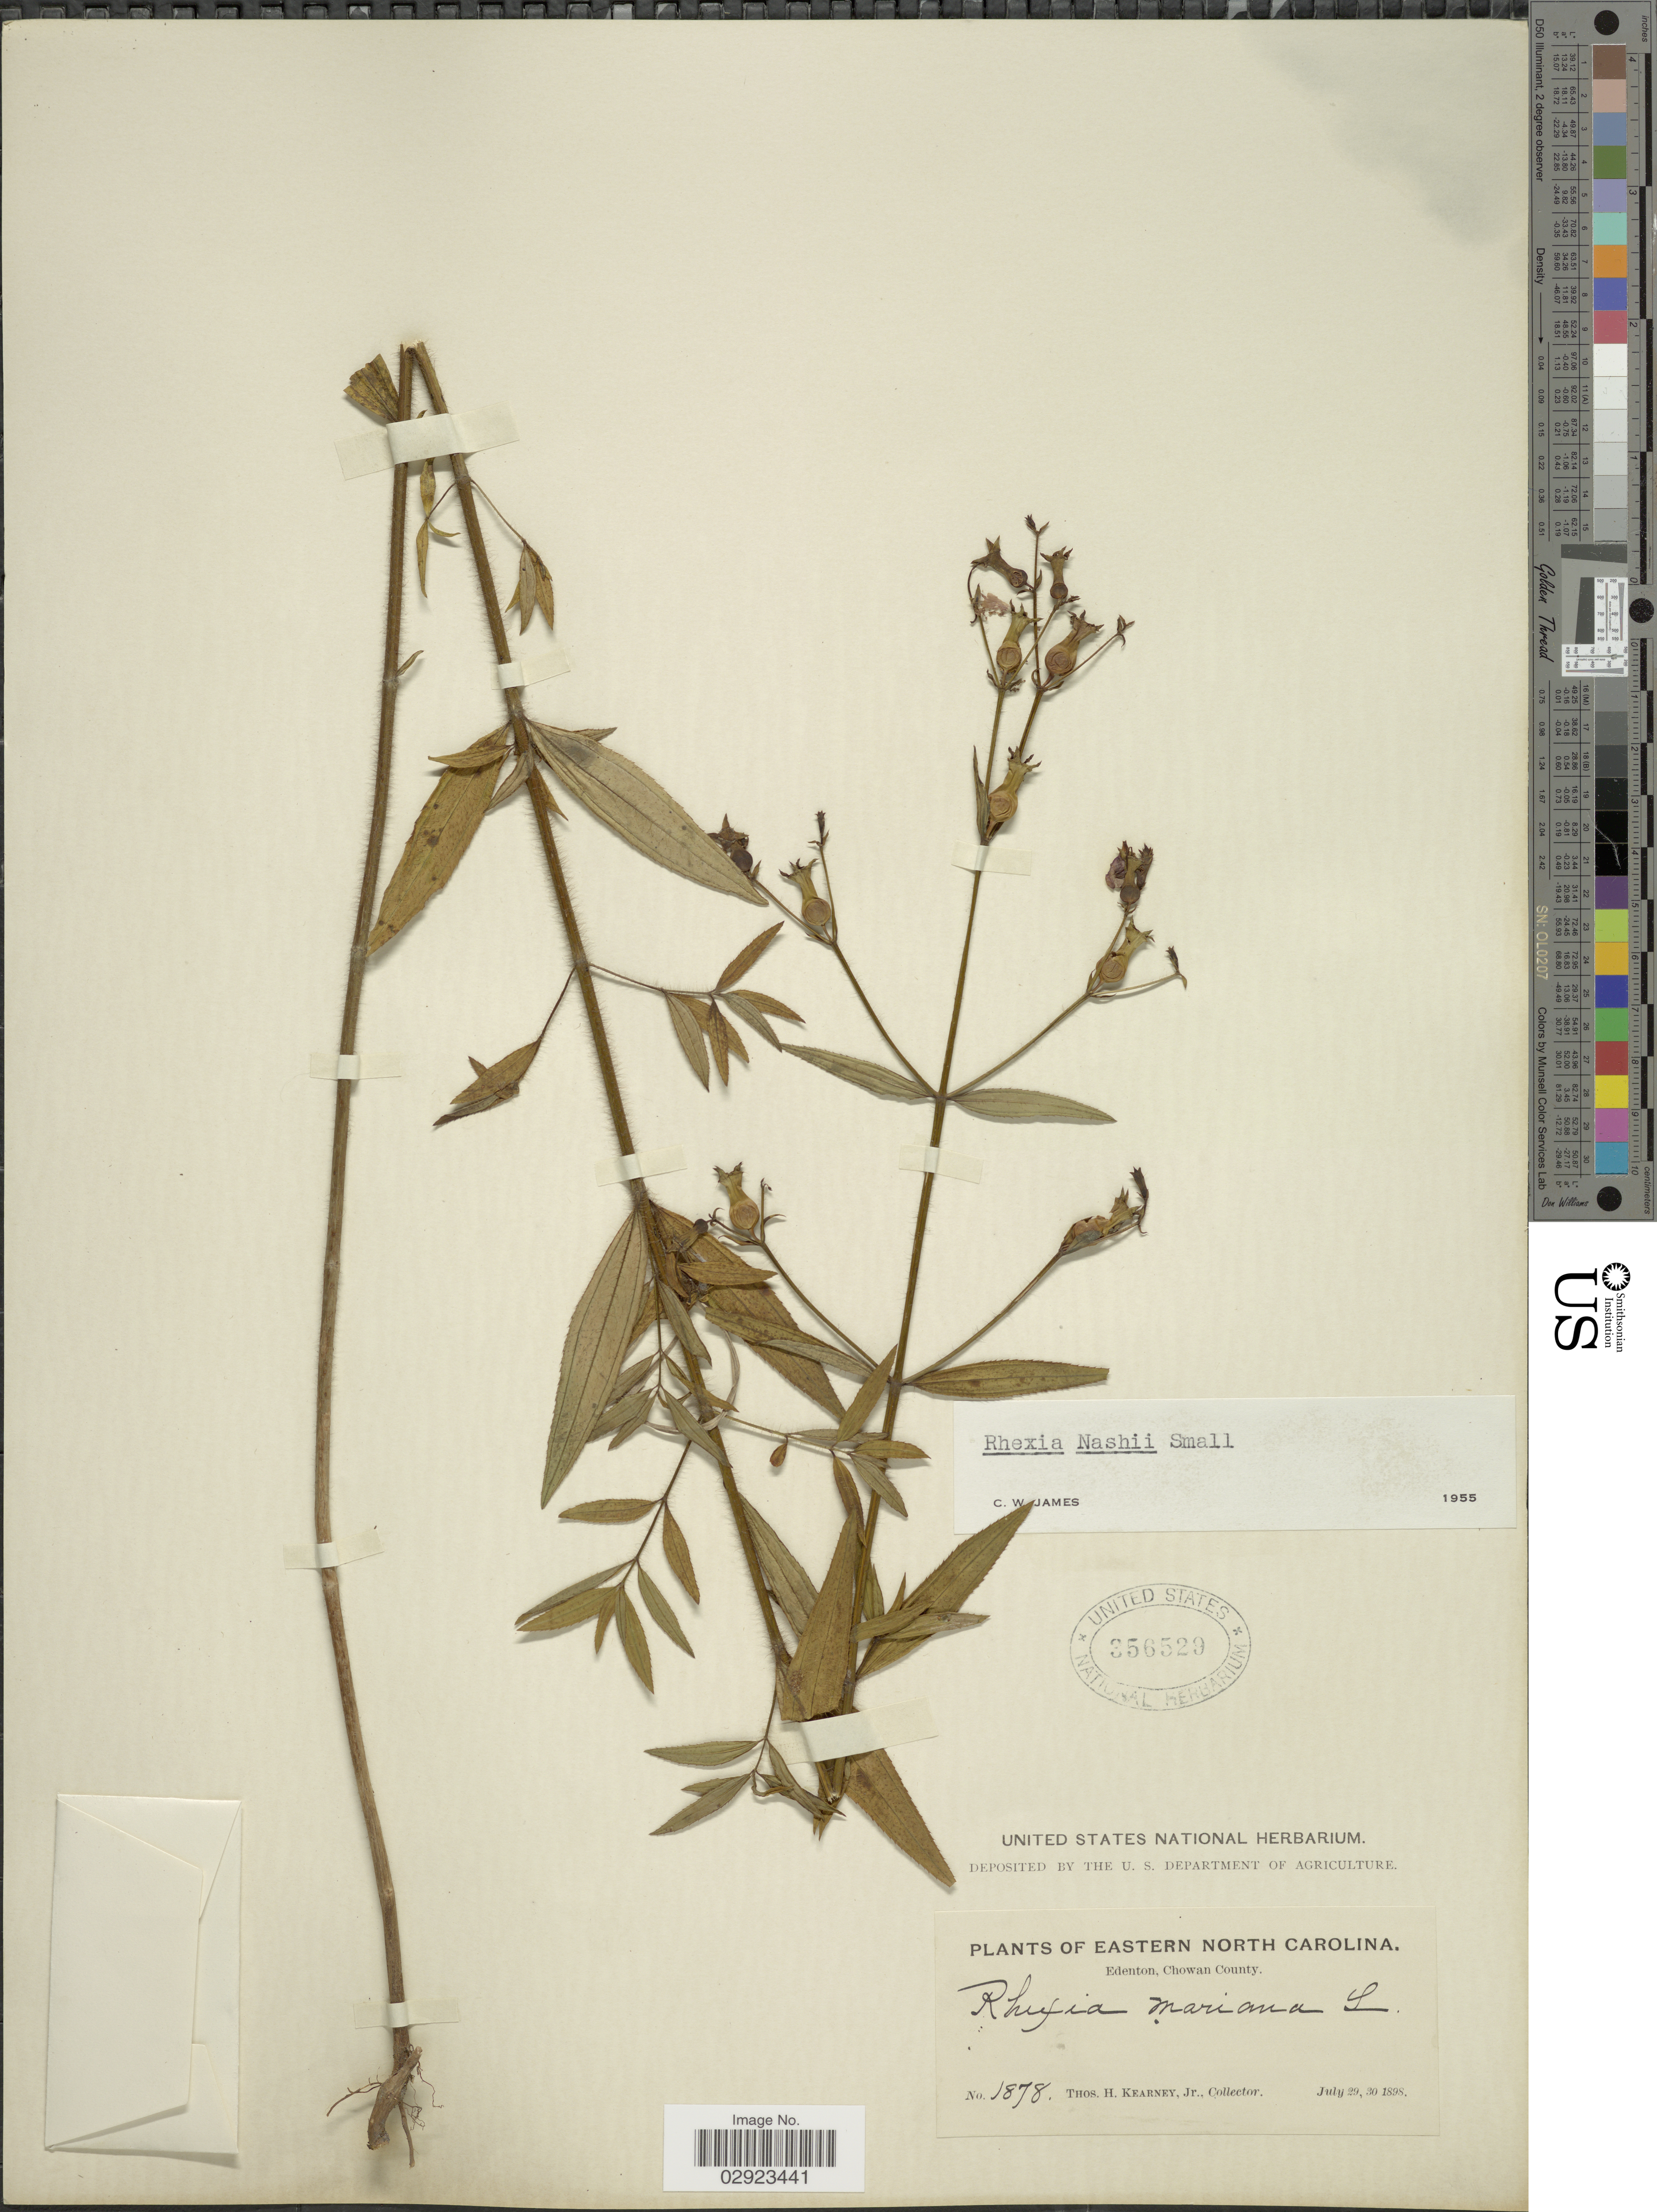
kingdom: Plantae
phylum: Tracheophyta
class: Magnoliopsida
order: Myrtales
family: Melastomataceae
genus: Rhexia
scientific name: Rhexia nashii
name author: Small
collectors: T. H. Kearney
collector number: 1878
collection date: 1898-07-29/1898-07-30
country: United States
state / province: North Carolina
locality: Eastern North Carolina, Edenton, Chowan County.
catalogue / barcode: US 356529